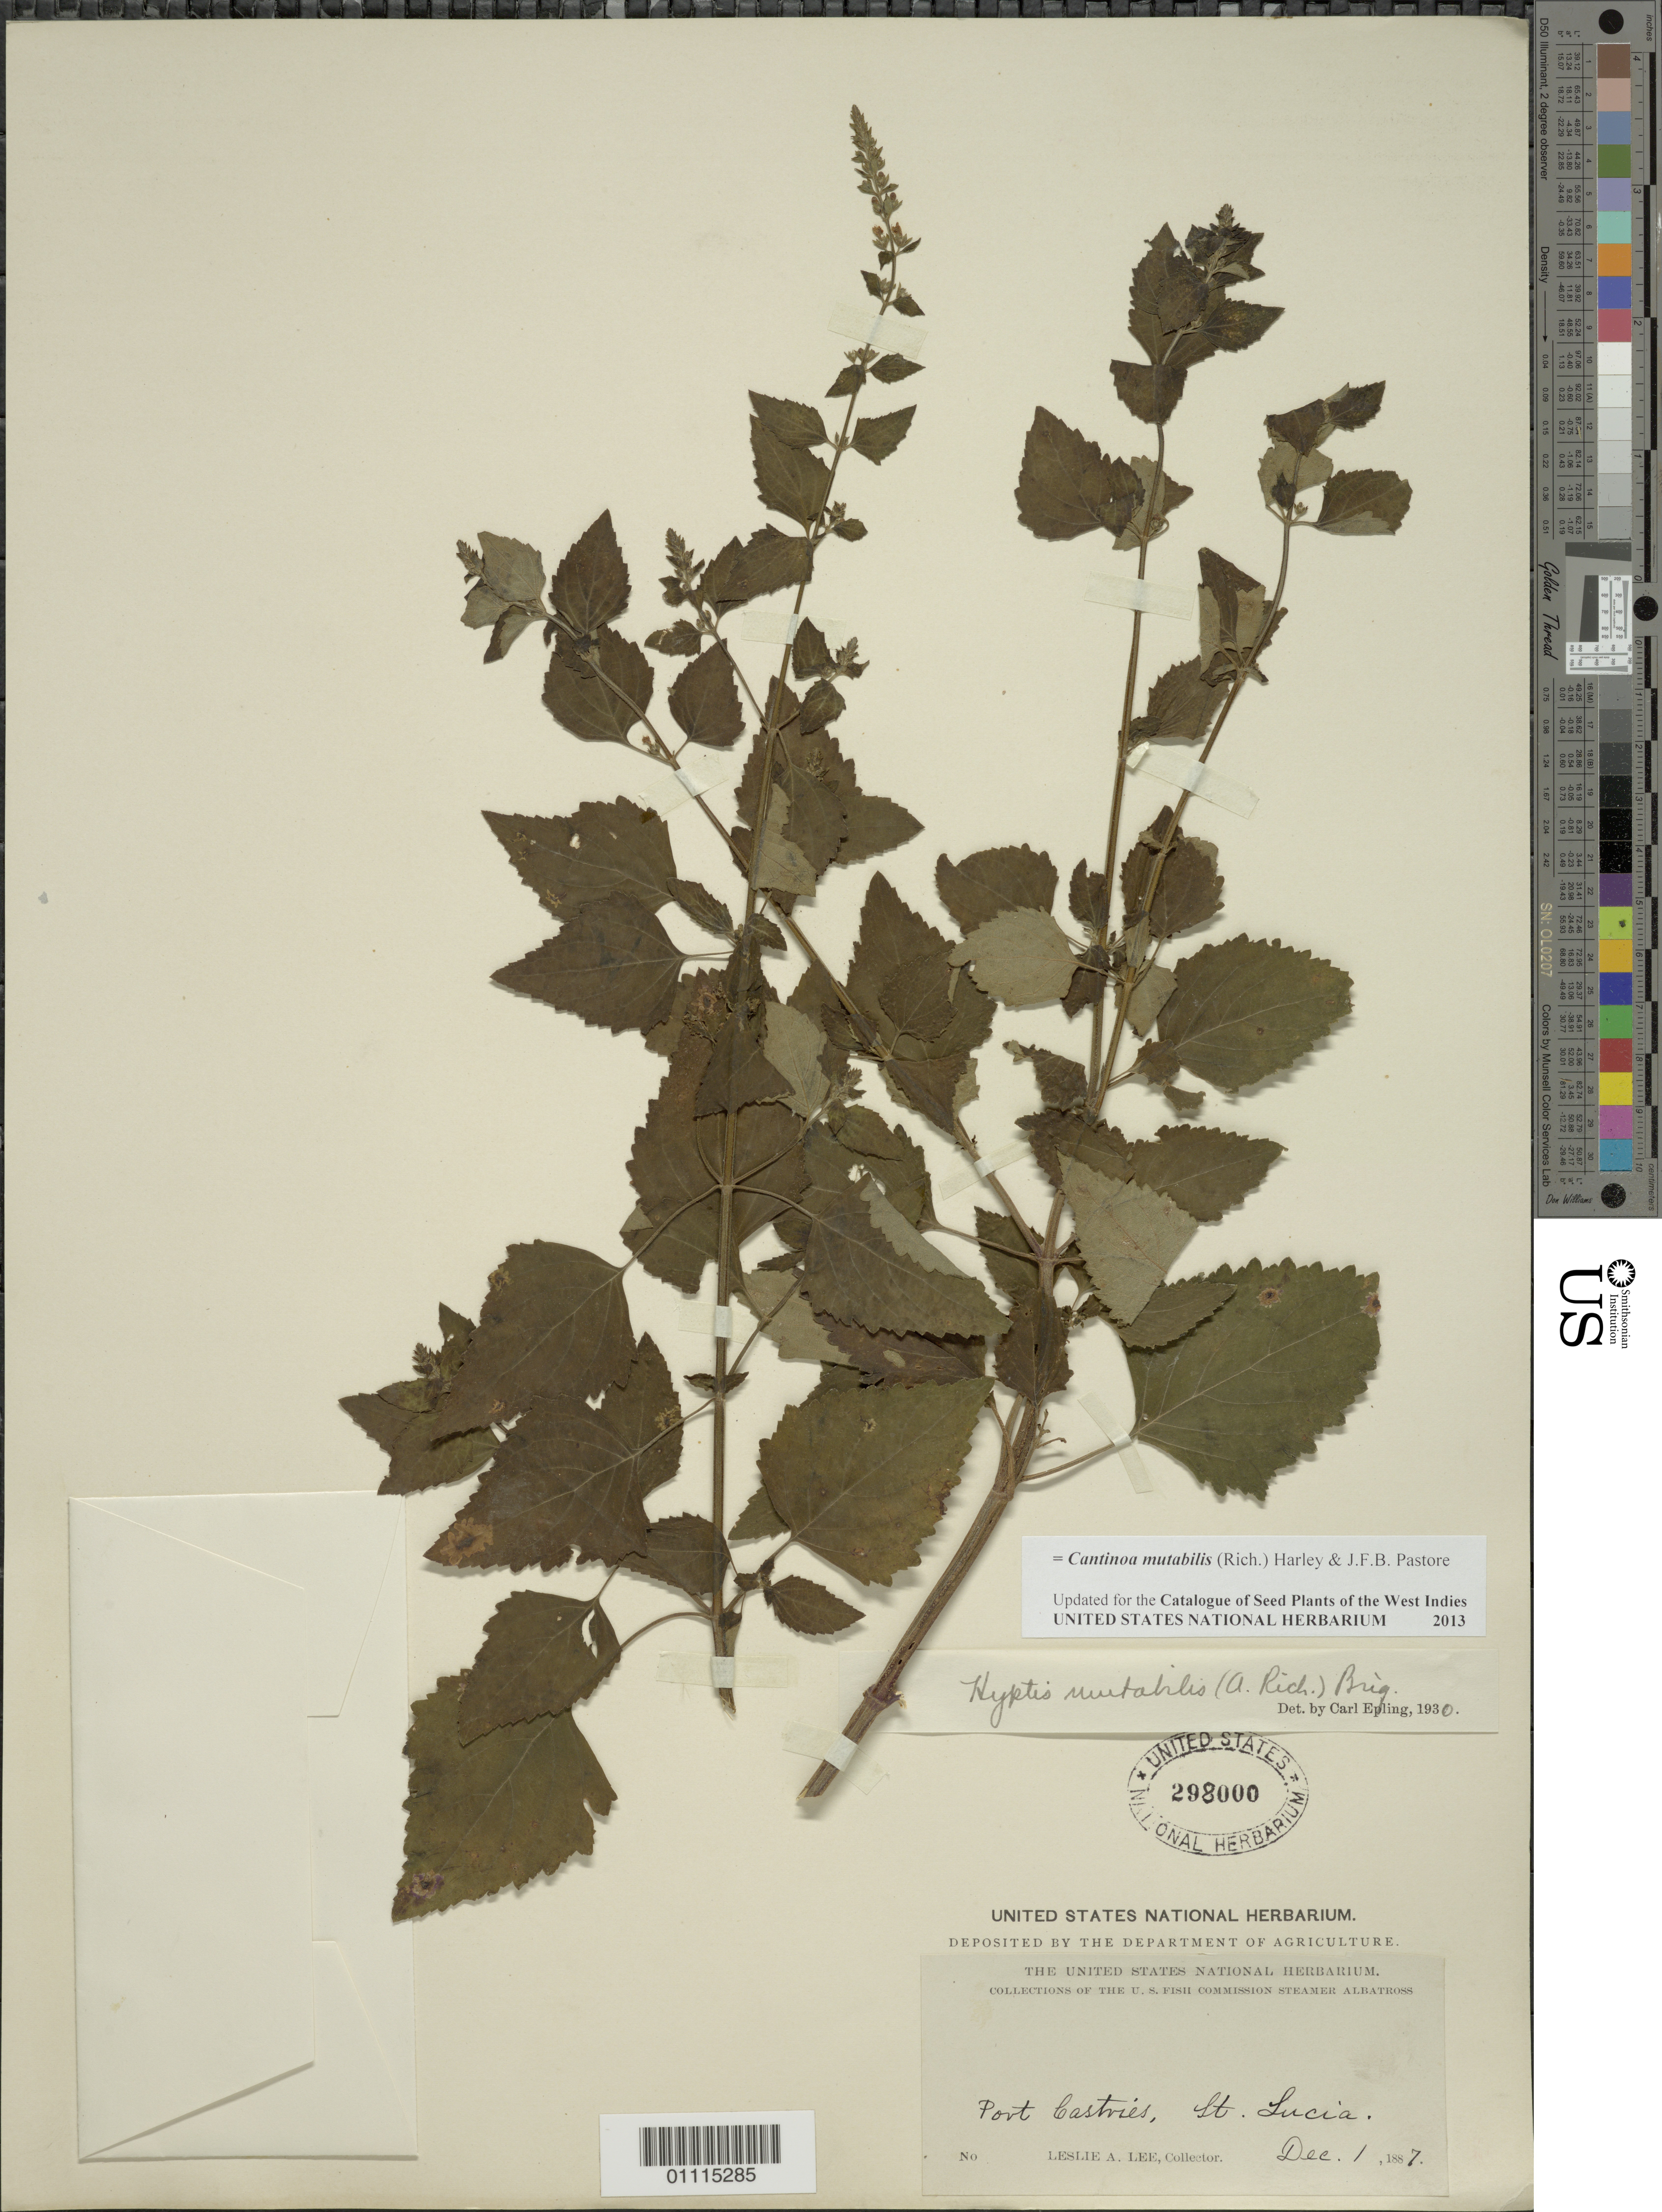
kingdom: Plantae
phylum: Tracheophyta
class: Magnoliopsida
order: Lamiales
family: Lamiaceae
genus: Cantinoa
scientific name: Cantinoa mutabilis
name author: (Rich.) Harley & J.F.B. Pastore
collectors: L. Lee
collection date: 1887-12-01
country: St. Lucia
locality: Port Castries.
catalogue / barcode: US 298000